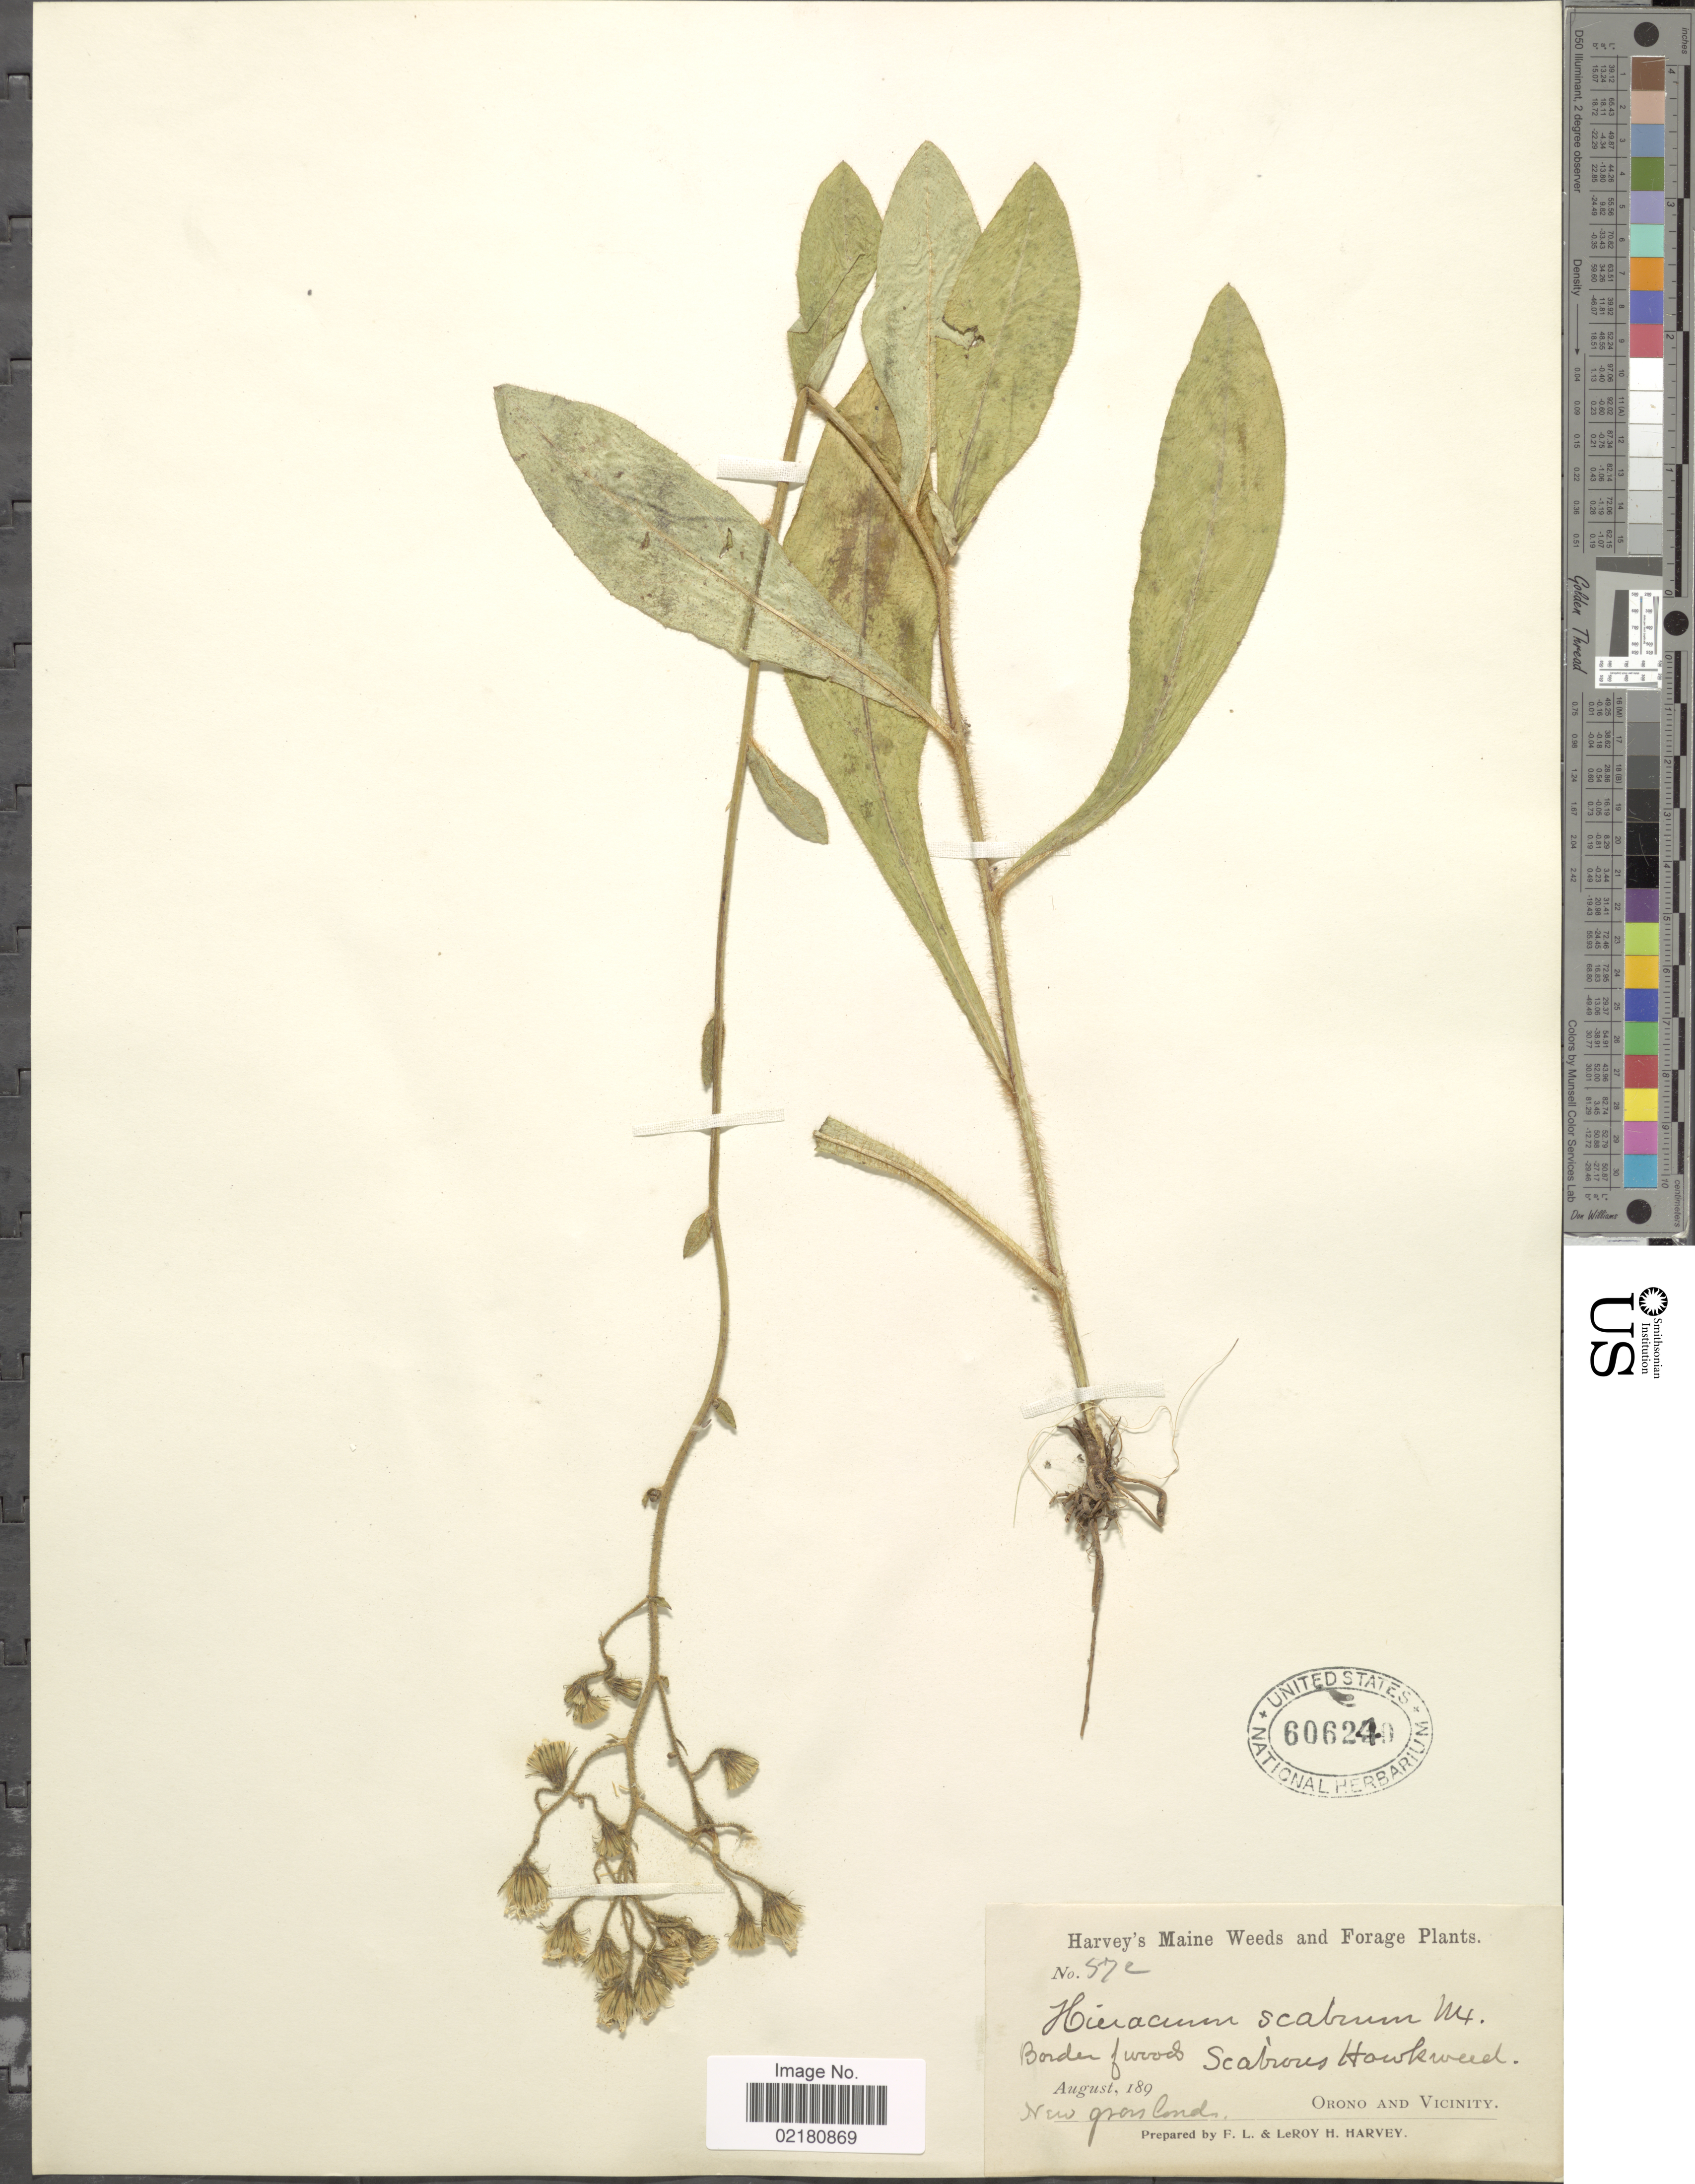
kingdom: Plantae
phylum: Tracheophyta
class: Magnoliopsida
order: Asterales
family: Asteraceae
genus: Pilosella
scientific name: Pilosella verruculata subsp. verruculata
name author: (Link) Soják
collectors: F. L. Harvey & L. H. Harvey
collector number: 572*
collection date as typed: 189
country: United States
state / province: Maine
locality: Orono and Vicinity. Border of woods. New grasslands, Orono and vicinity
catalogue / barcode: US 606240